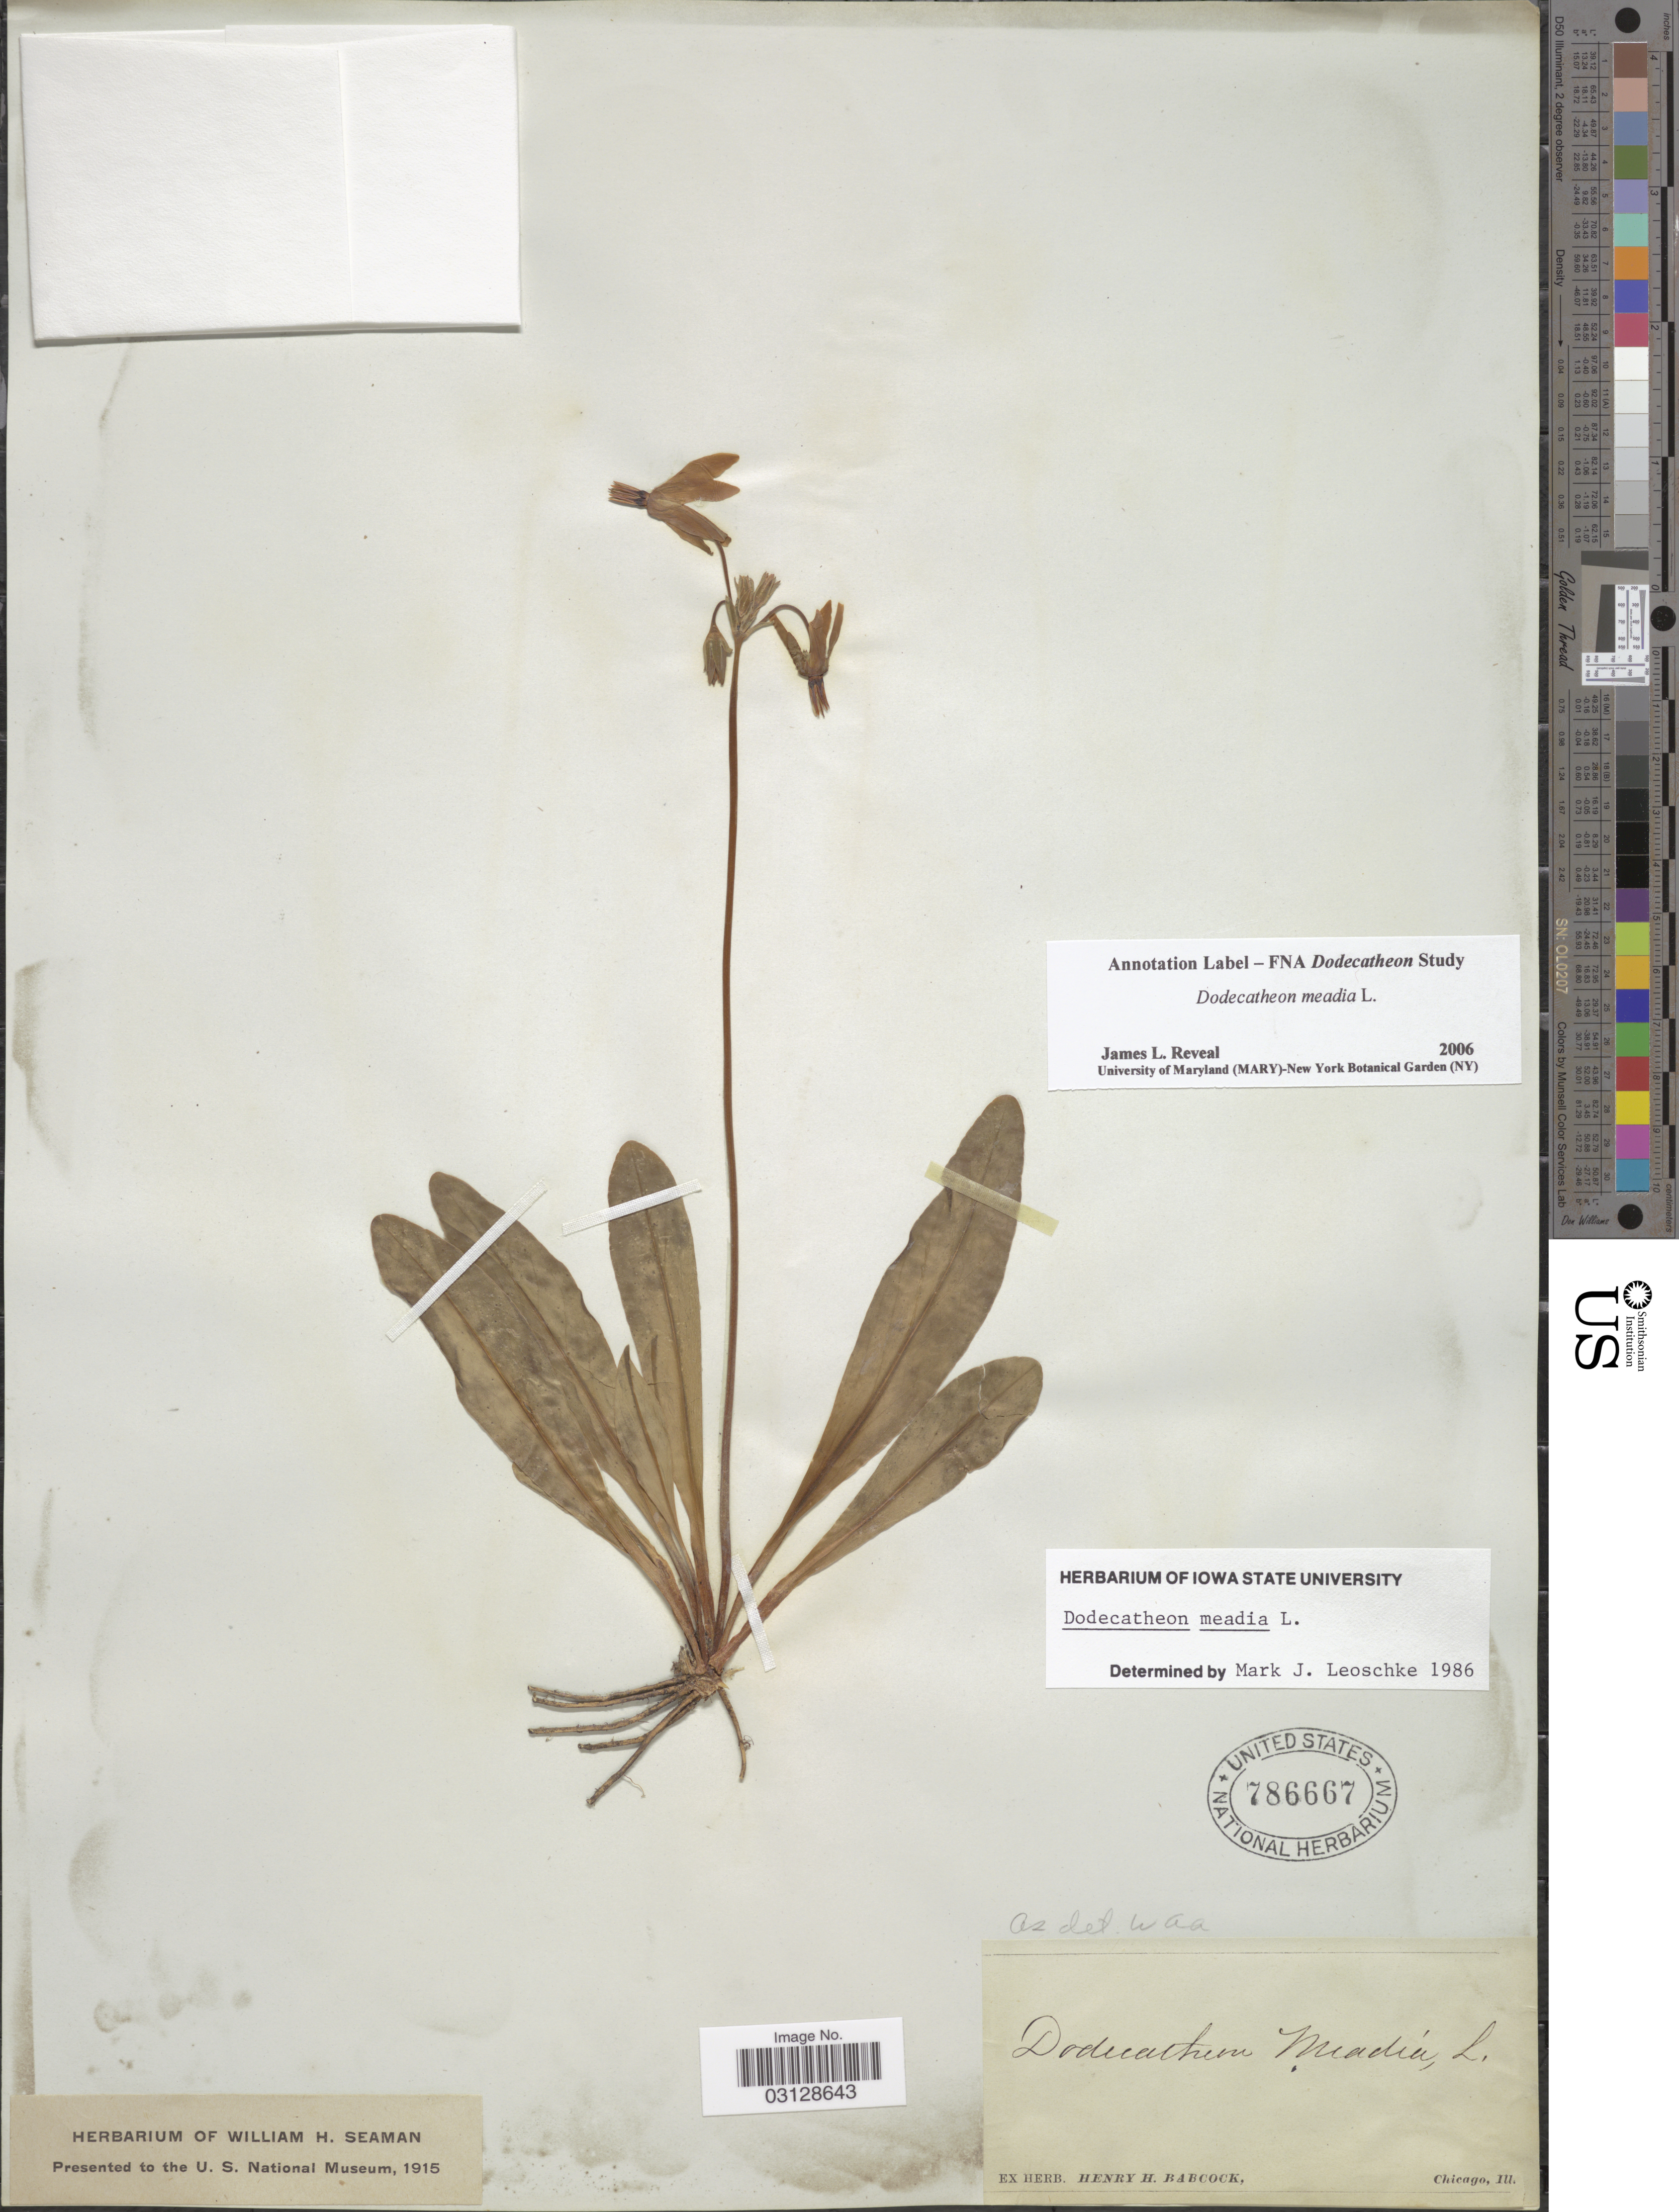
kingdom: Plantae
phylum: Tracheophyta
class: Magnoliopsida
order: Ericales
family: Primulaceae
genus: Dodecatheon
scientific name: Dodecatheon meadia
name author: L.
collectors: H. Babcock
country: United States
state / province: Illinois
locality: Chicago [unsure placement]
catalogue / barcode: US 786667